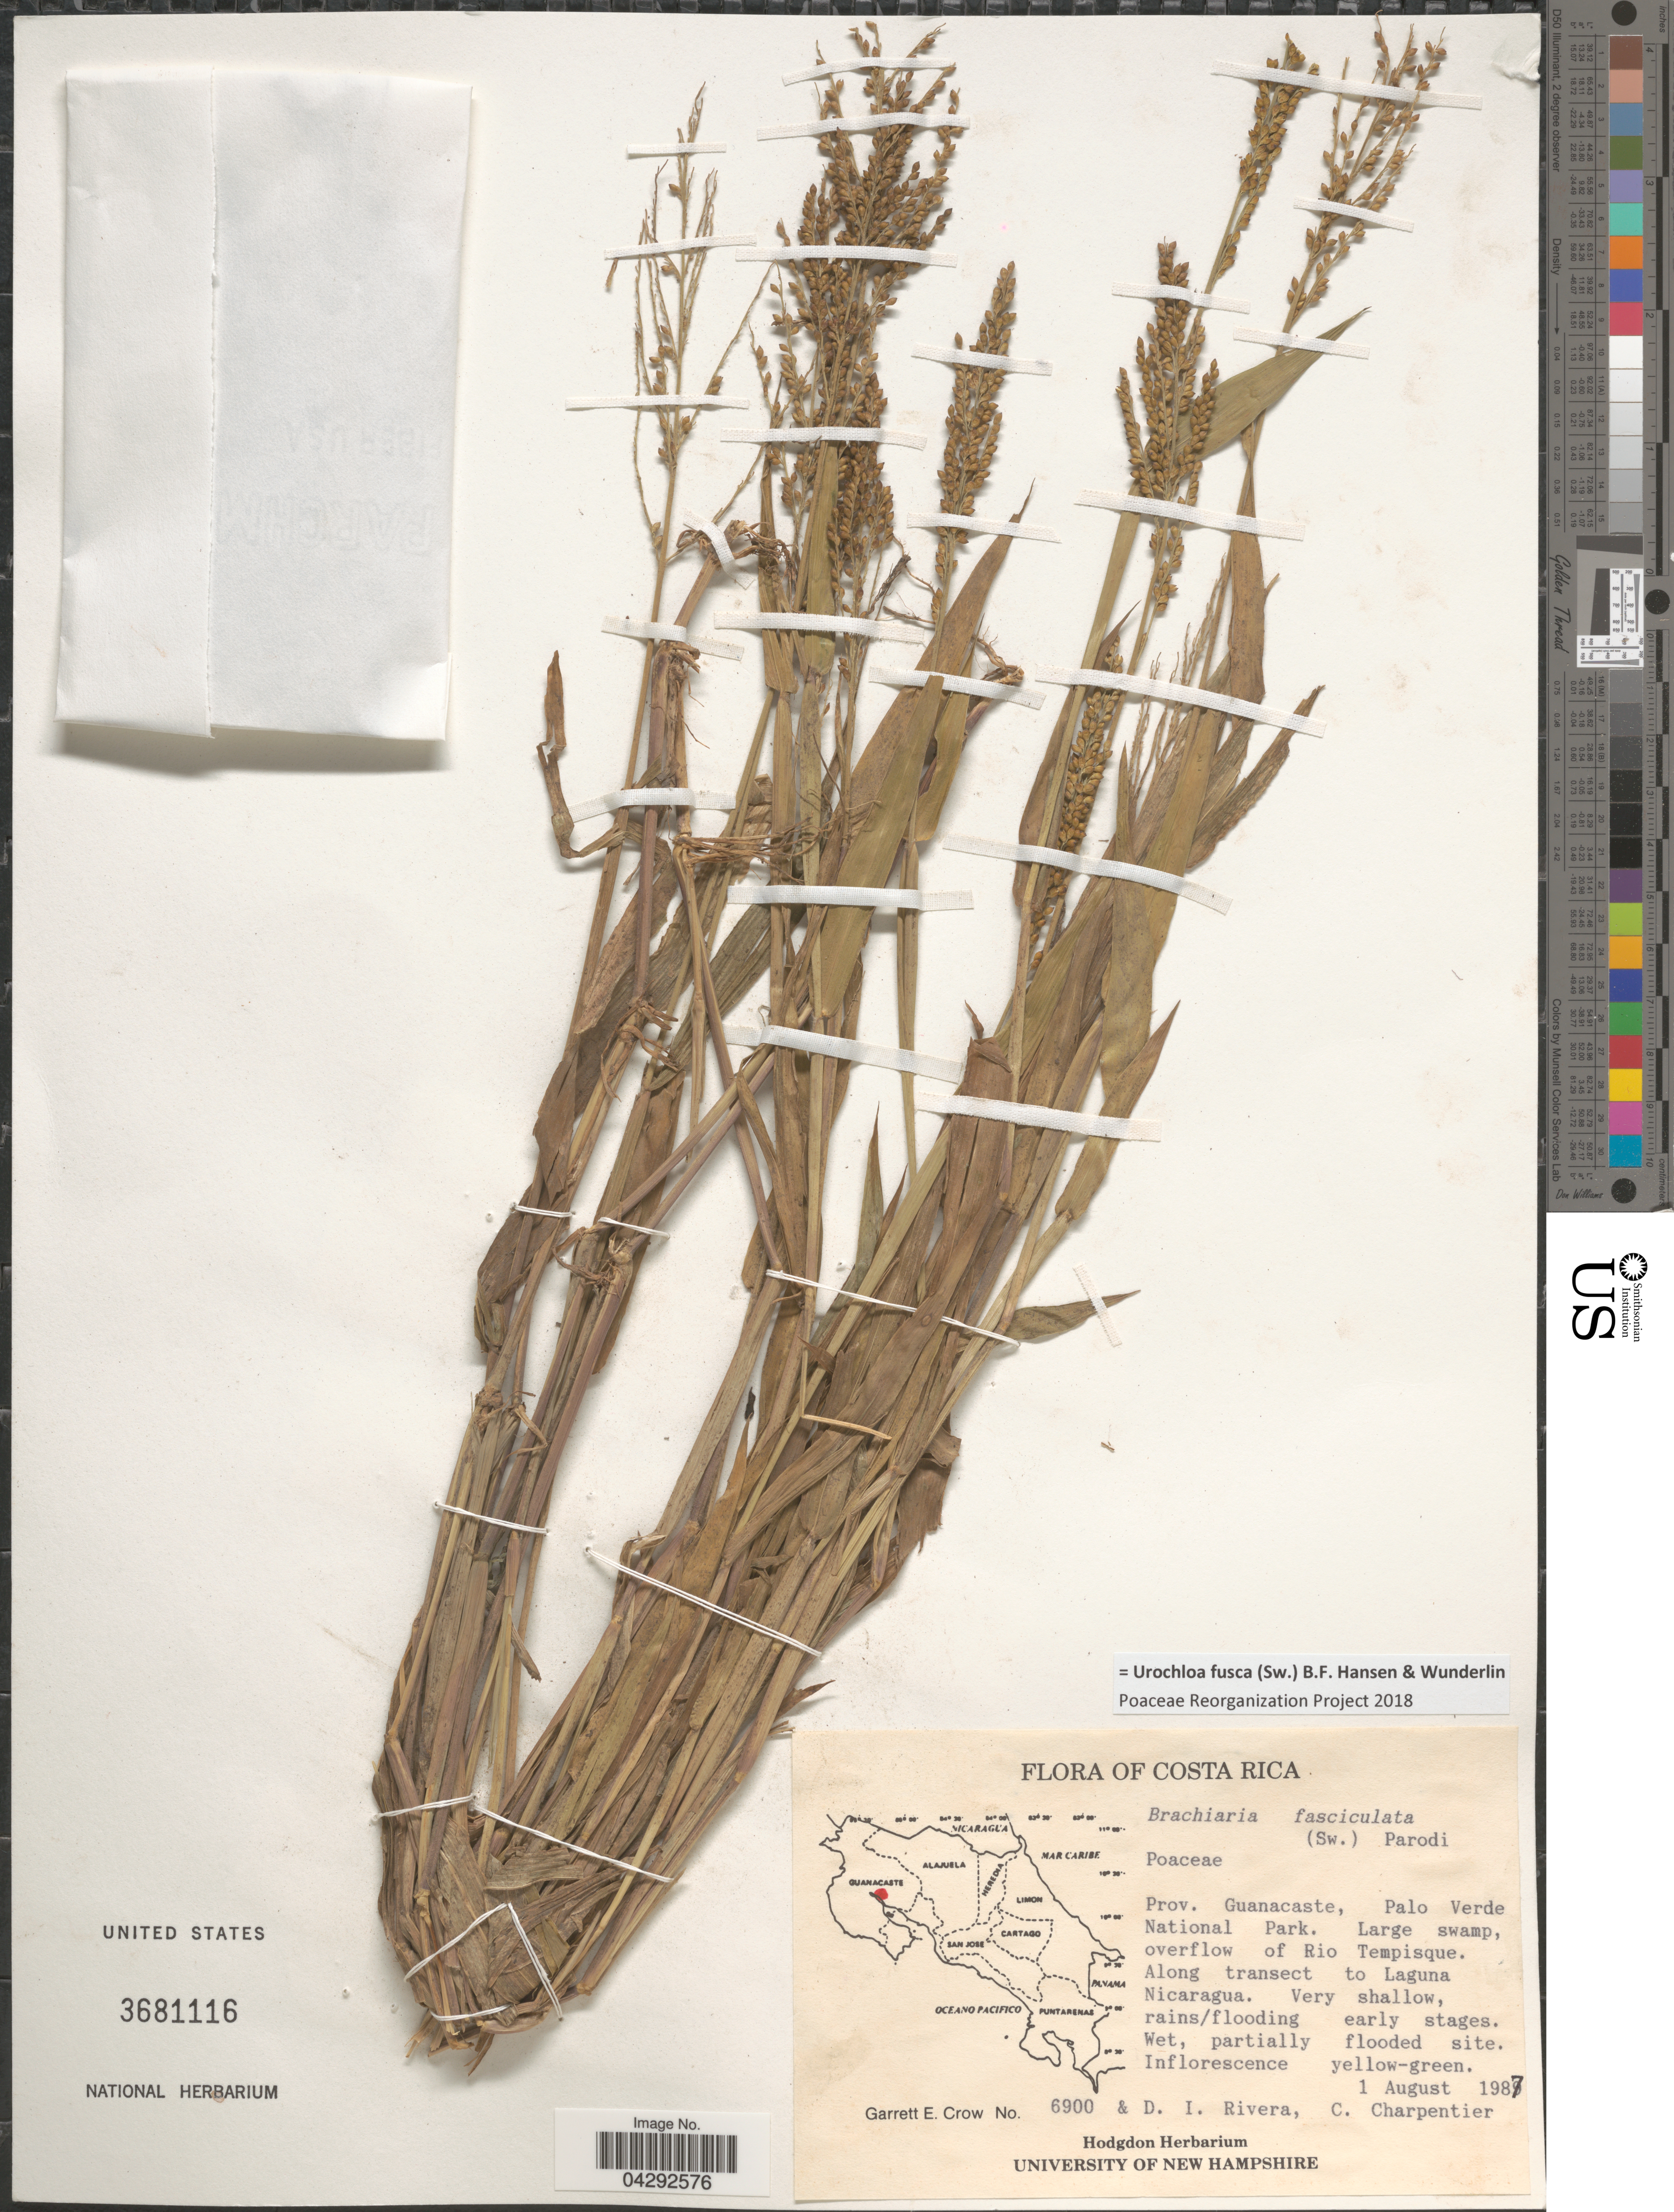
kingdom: Plantae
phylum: Tracheophyta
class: Liliopsida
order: Poales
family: Poaceae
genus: Urochloa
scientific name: Urochloa fusca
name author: (Sw.) B.F. Hansen & Wunderlin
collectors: G. E. Crow, D. Rivera & C. Charpentier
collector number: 6900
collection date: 1987-08-01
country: Costa Rica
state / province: Guanacaste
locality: Palo Verde National Park. Large swamp, overflow of Rio Tempisque. Along transect to Laguna Nicaragua.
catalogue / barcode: US 3681116